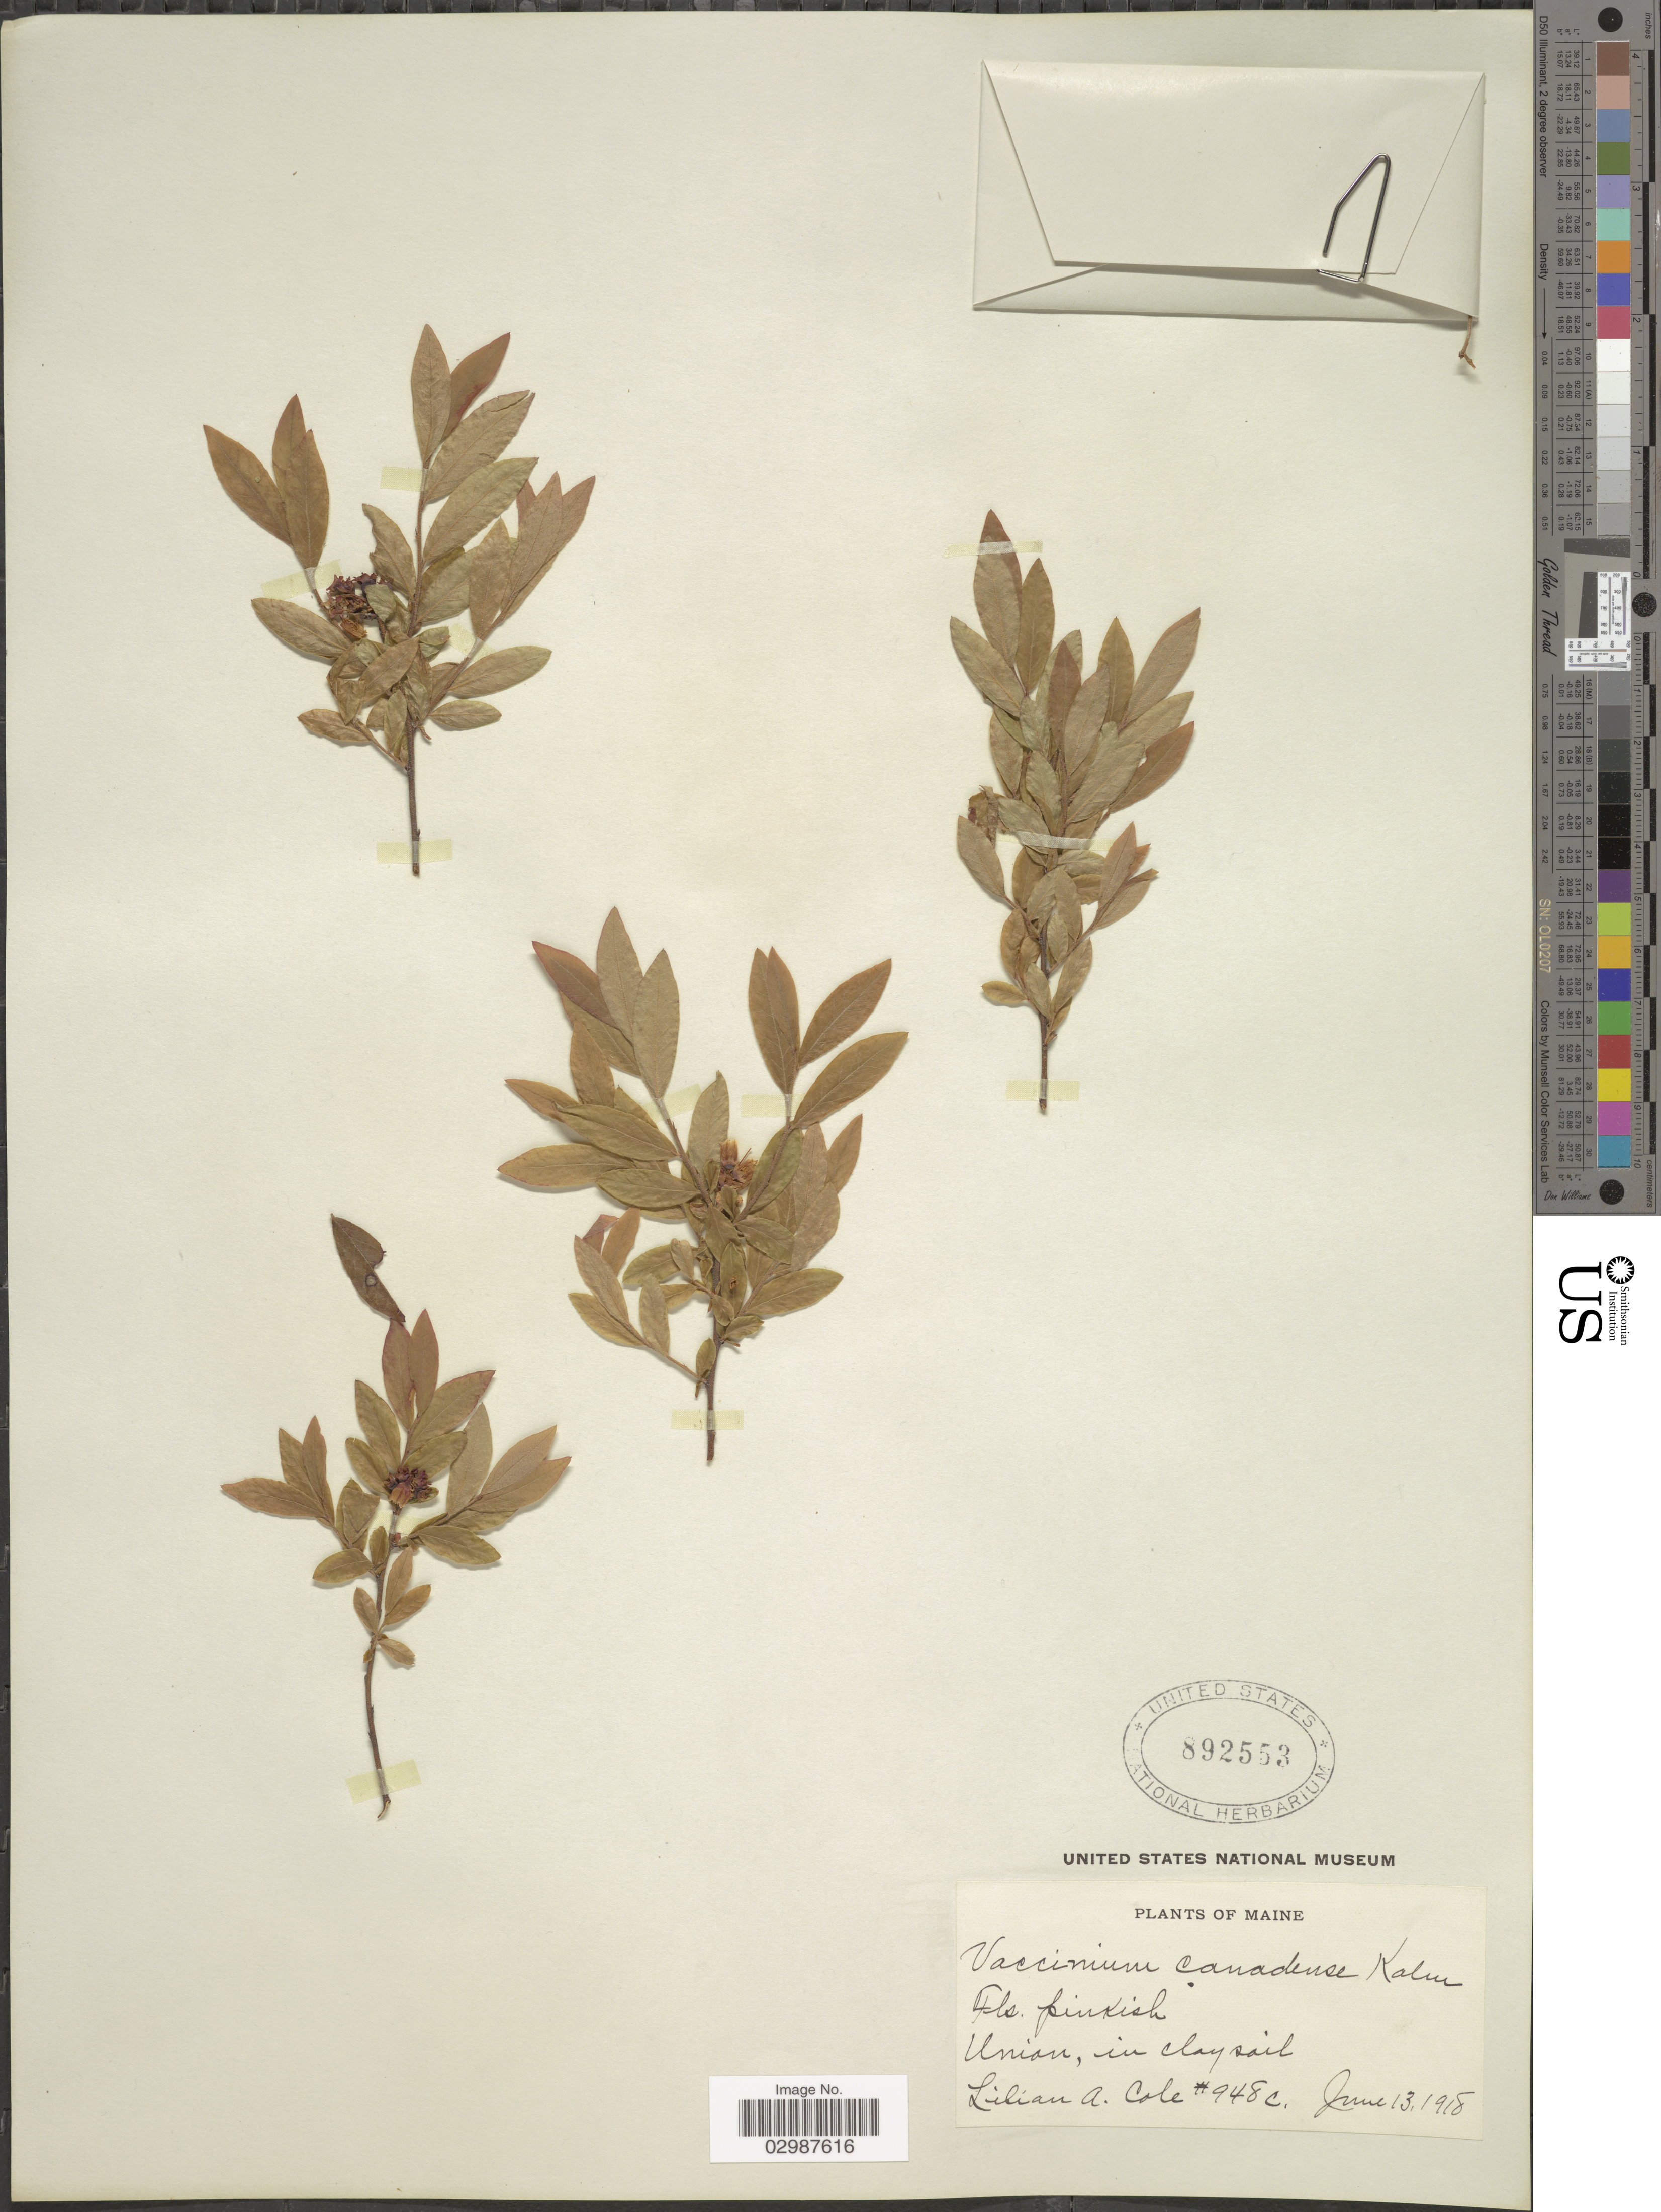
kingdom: Plantae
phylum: Tracheophyta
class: Magnoliopsida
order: Ericales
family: Ericaceae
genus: Vaccinium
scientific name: Vaccinium canadense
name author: Kalm ex Richardson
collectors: L. A. Cole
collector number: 948c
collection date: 1918-06-13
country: United States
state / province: Maine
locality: Union.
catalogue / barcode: US 892553